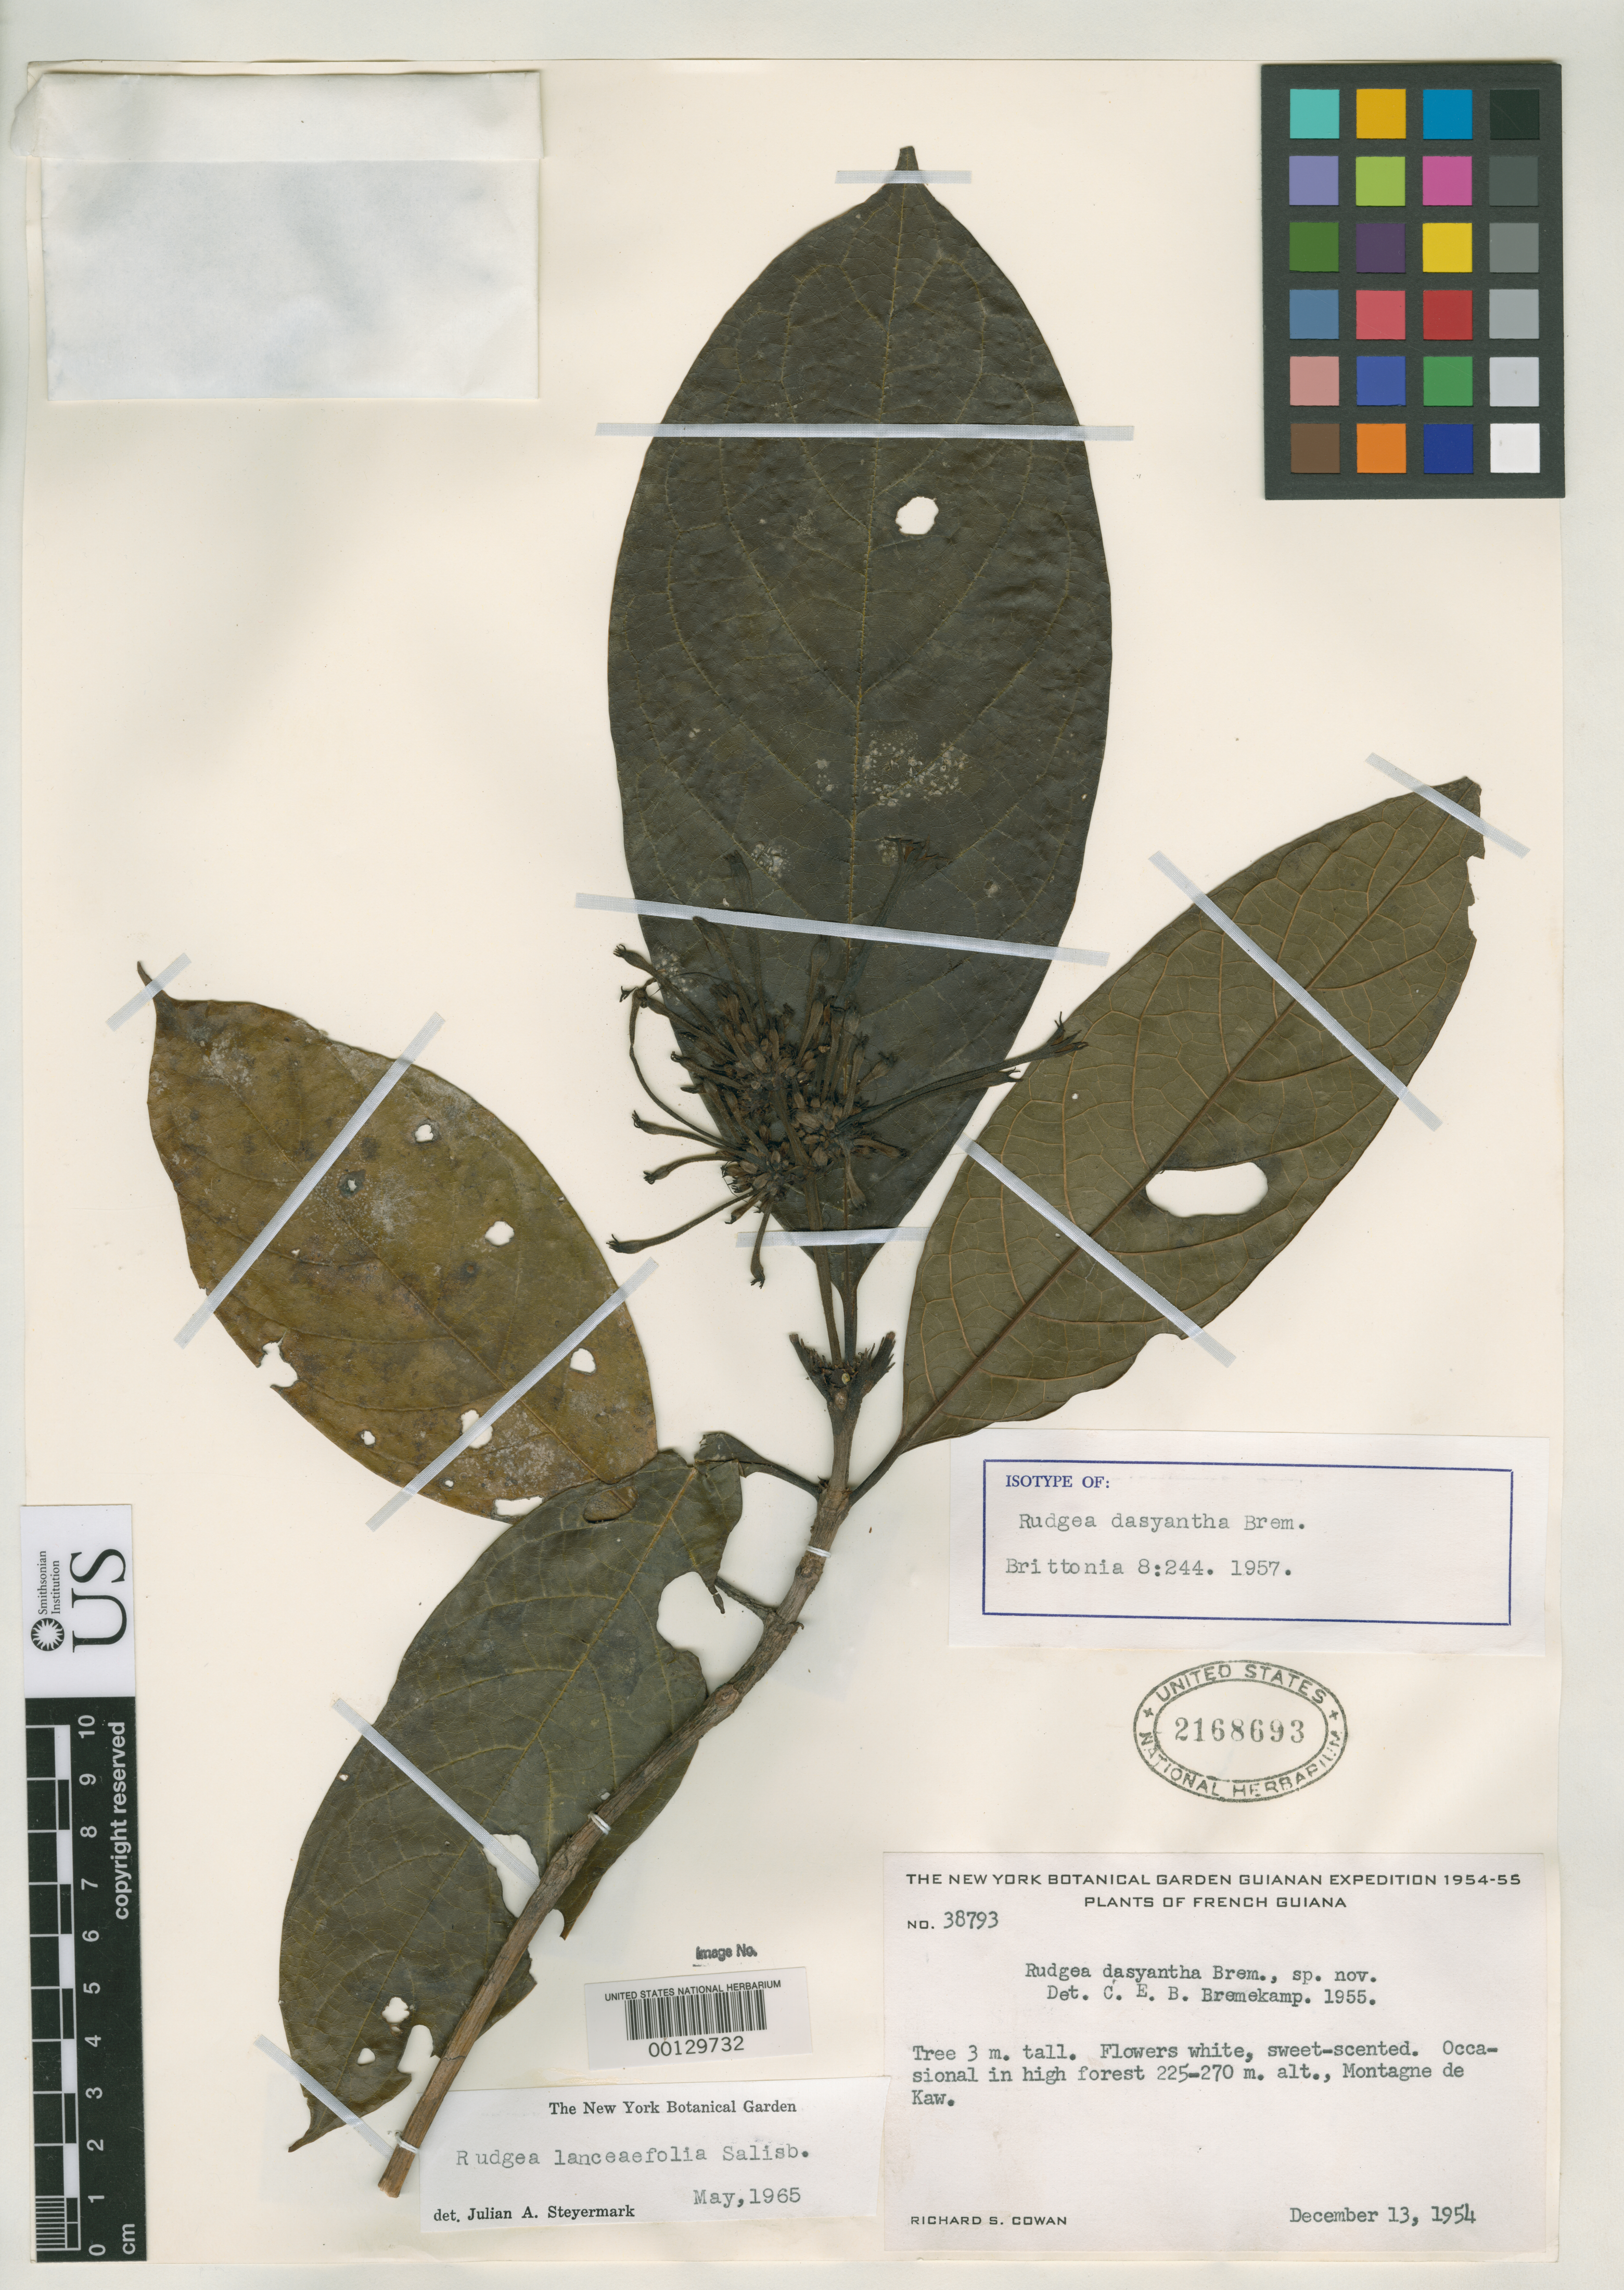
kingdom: Plantae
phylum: Tracheophyta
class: Magnoliopsida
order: Gentianales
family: Rubiaceae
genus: Rudgea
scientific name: Rudgea dasyantha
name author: Bremek.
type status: Isotype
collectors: R. S. Cowan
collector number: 38793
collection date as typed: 13 Dec 1954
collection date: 1954-12-13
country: French Guiana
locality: Montagne de Kaw.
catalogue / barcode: US 2168693